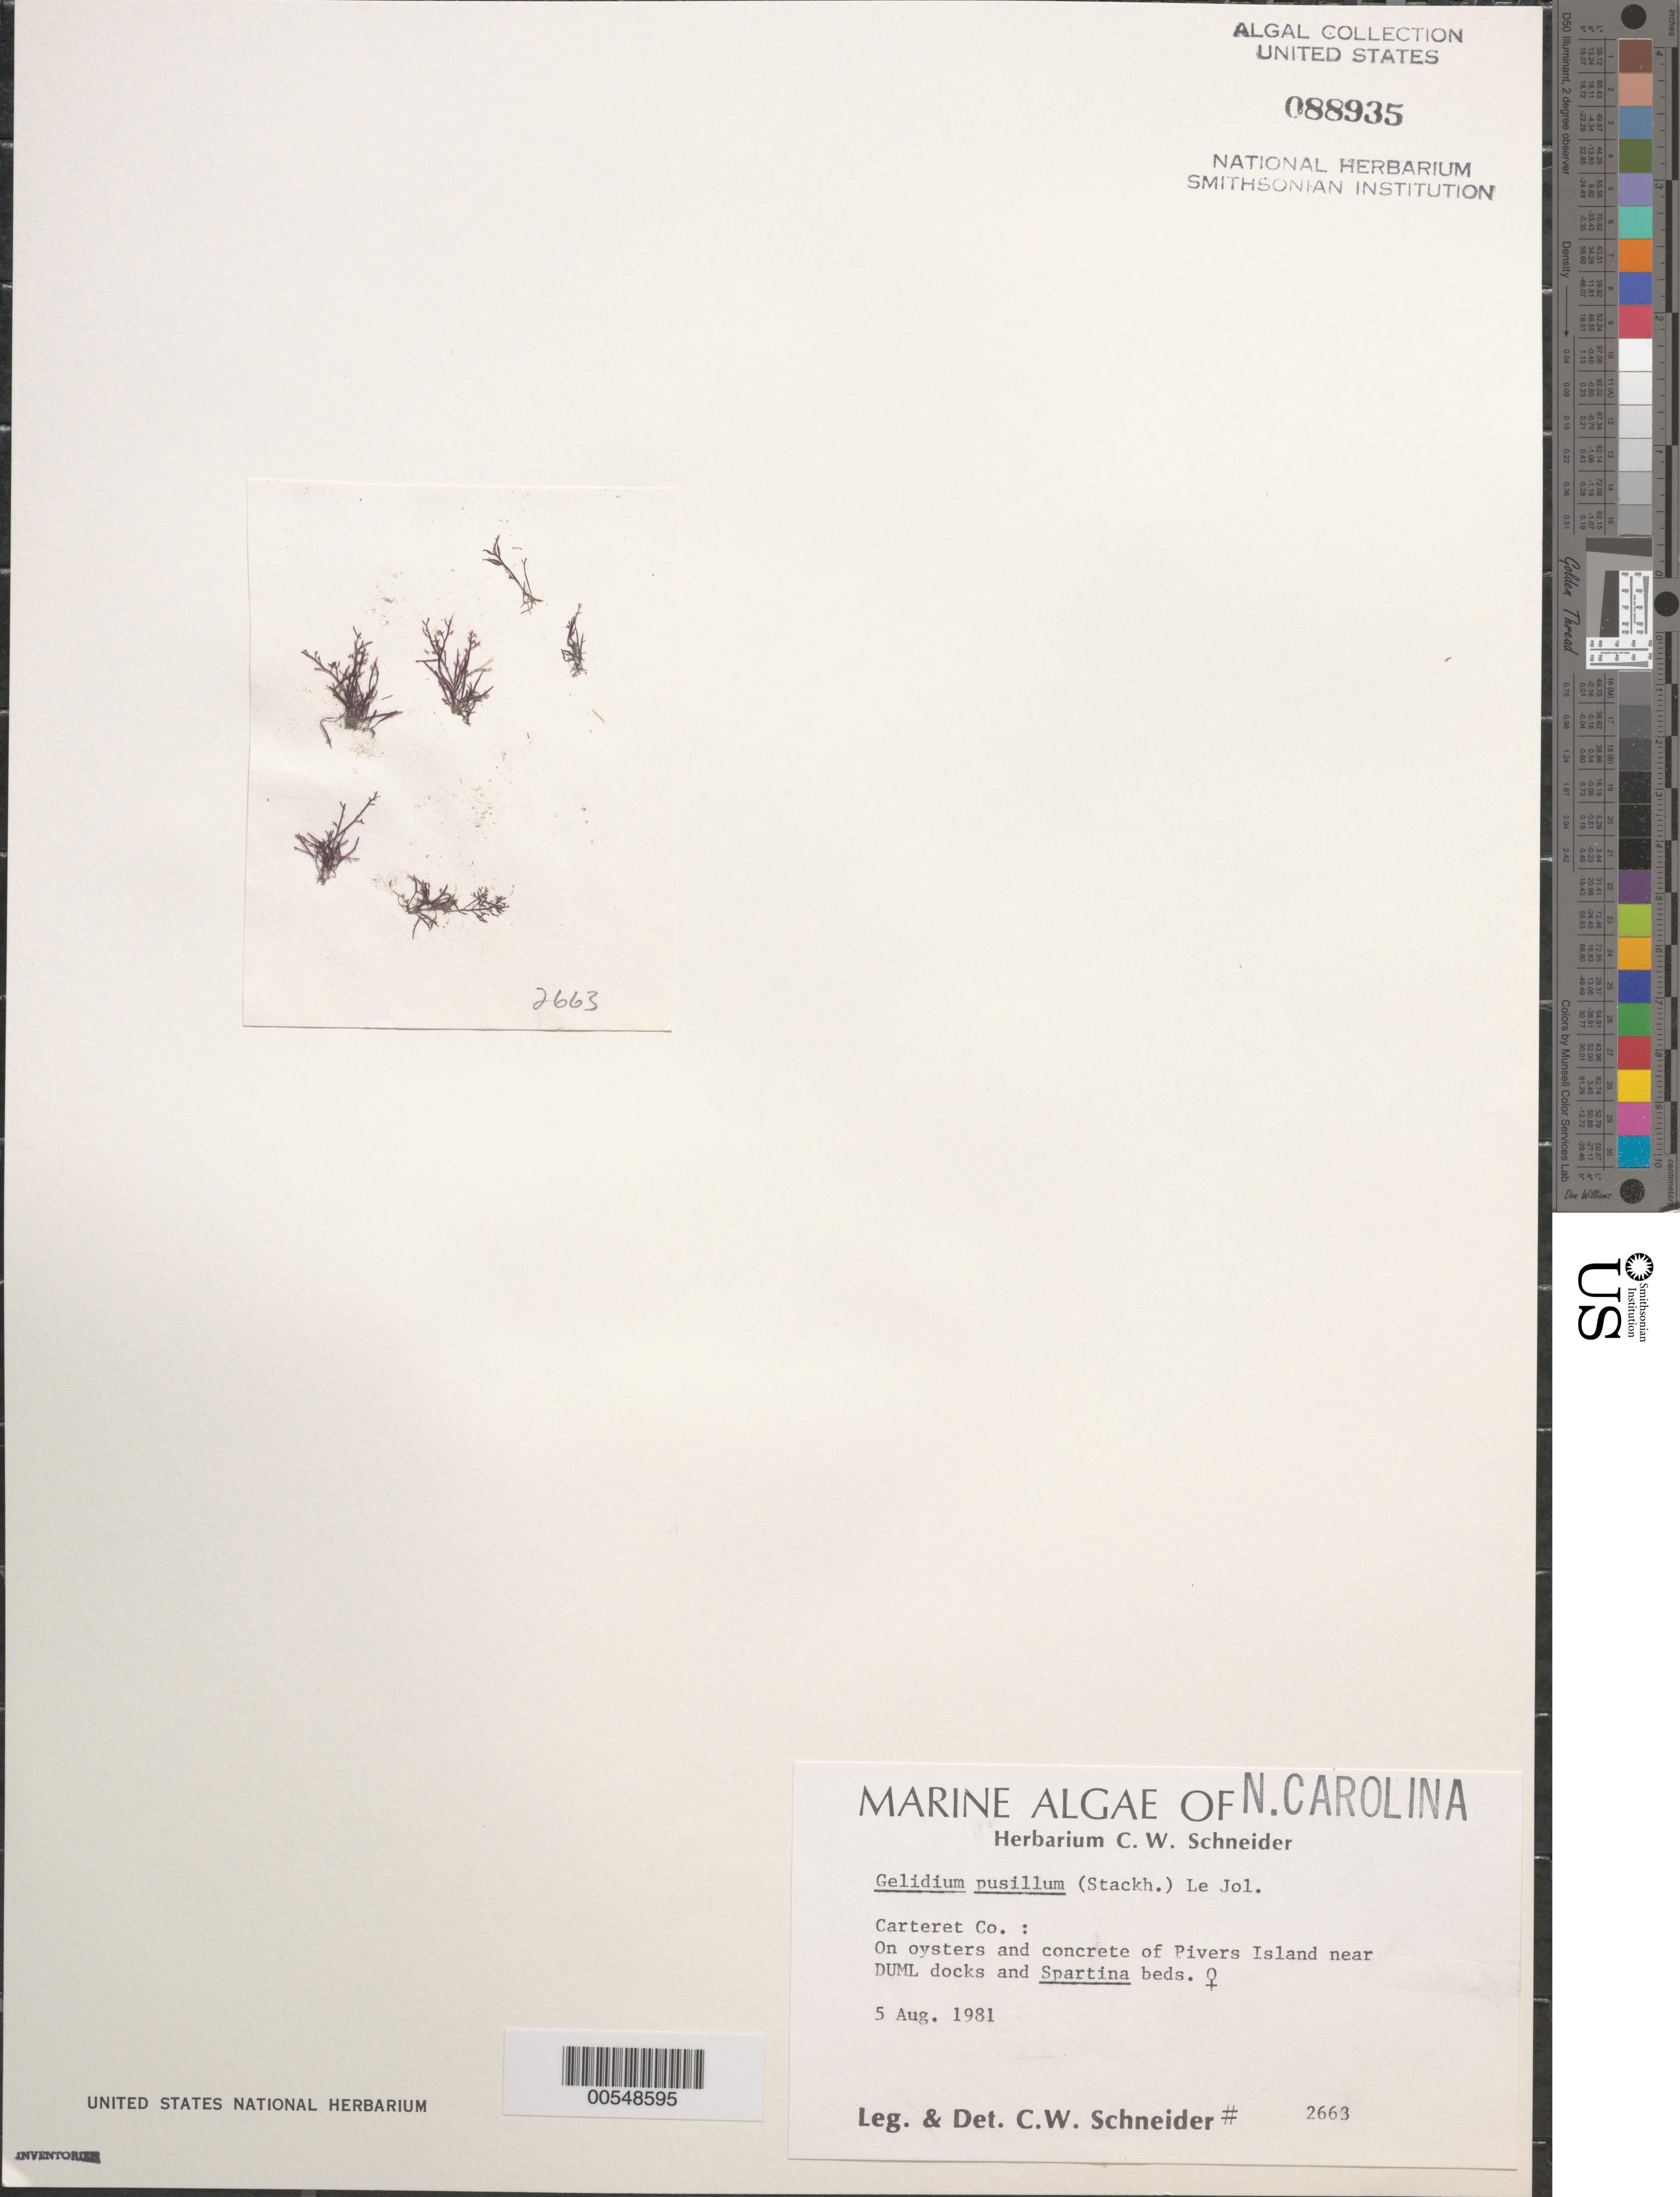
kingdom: Plantae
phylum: Rhodophyta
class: Florideophyceae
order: Gelidiales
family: Gelidiaceae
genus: Gelidium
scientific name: Gelidium pusillum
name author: (Stackh.) Le Jol.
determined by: Schneider, C. W.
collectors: C. W. Schneider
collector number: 2663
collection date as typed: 05 Aug 1981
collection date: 1981-08-05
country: United States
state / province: North Carolina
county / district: Carteret County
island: Pivers Island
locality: Beaufort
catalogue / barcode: US 88935